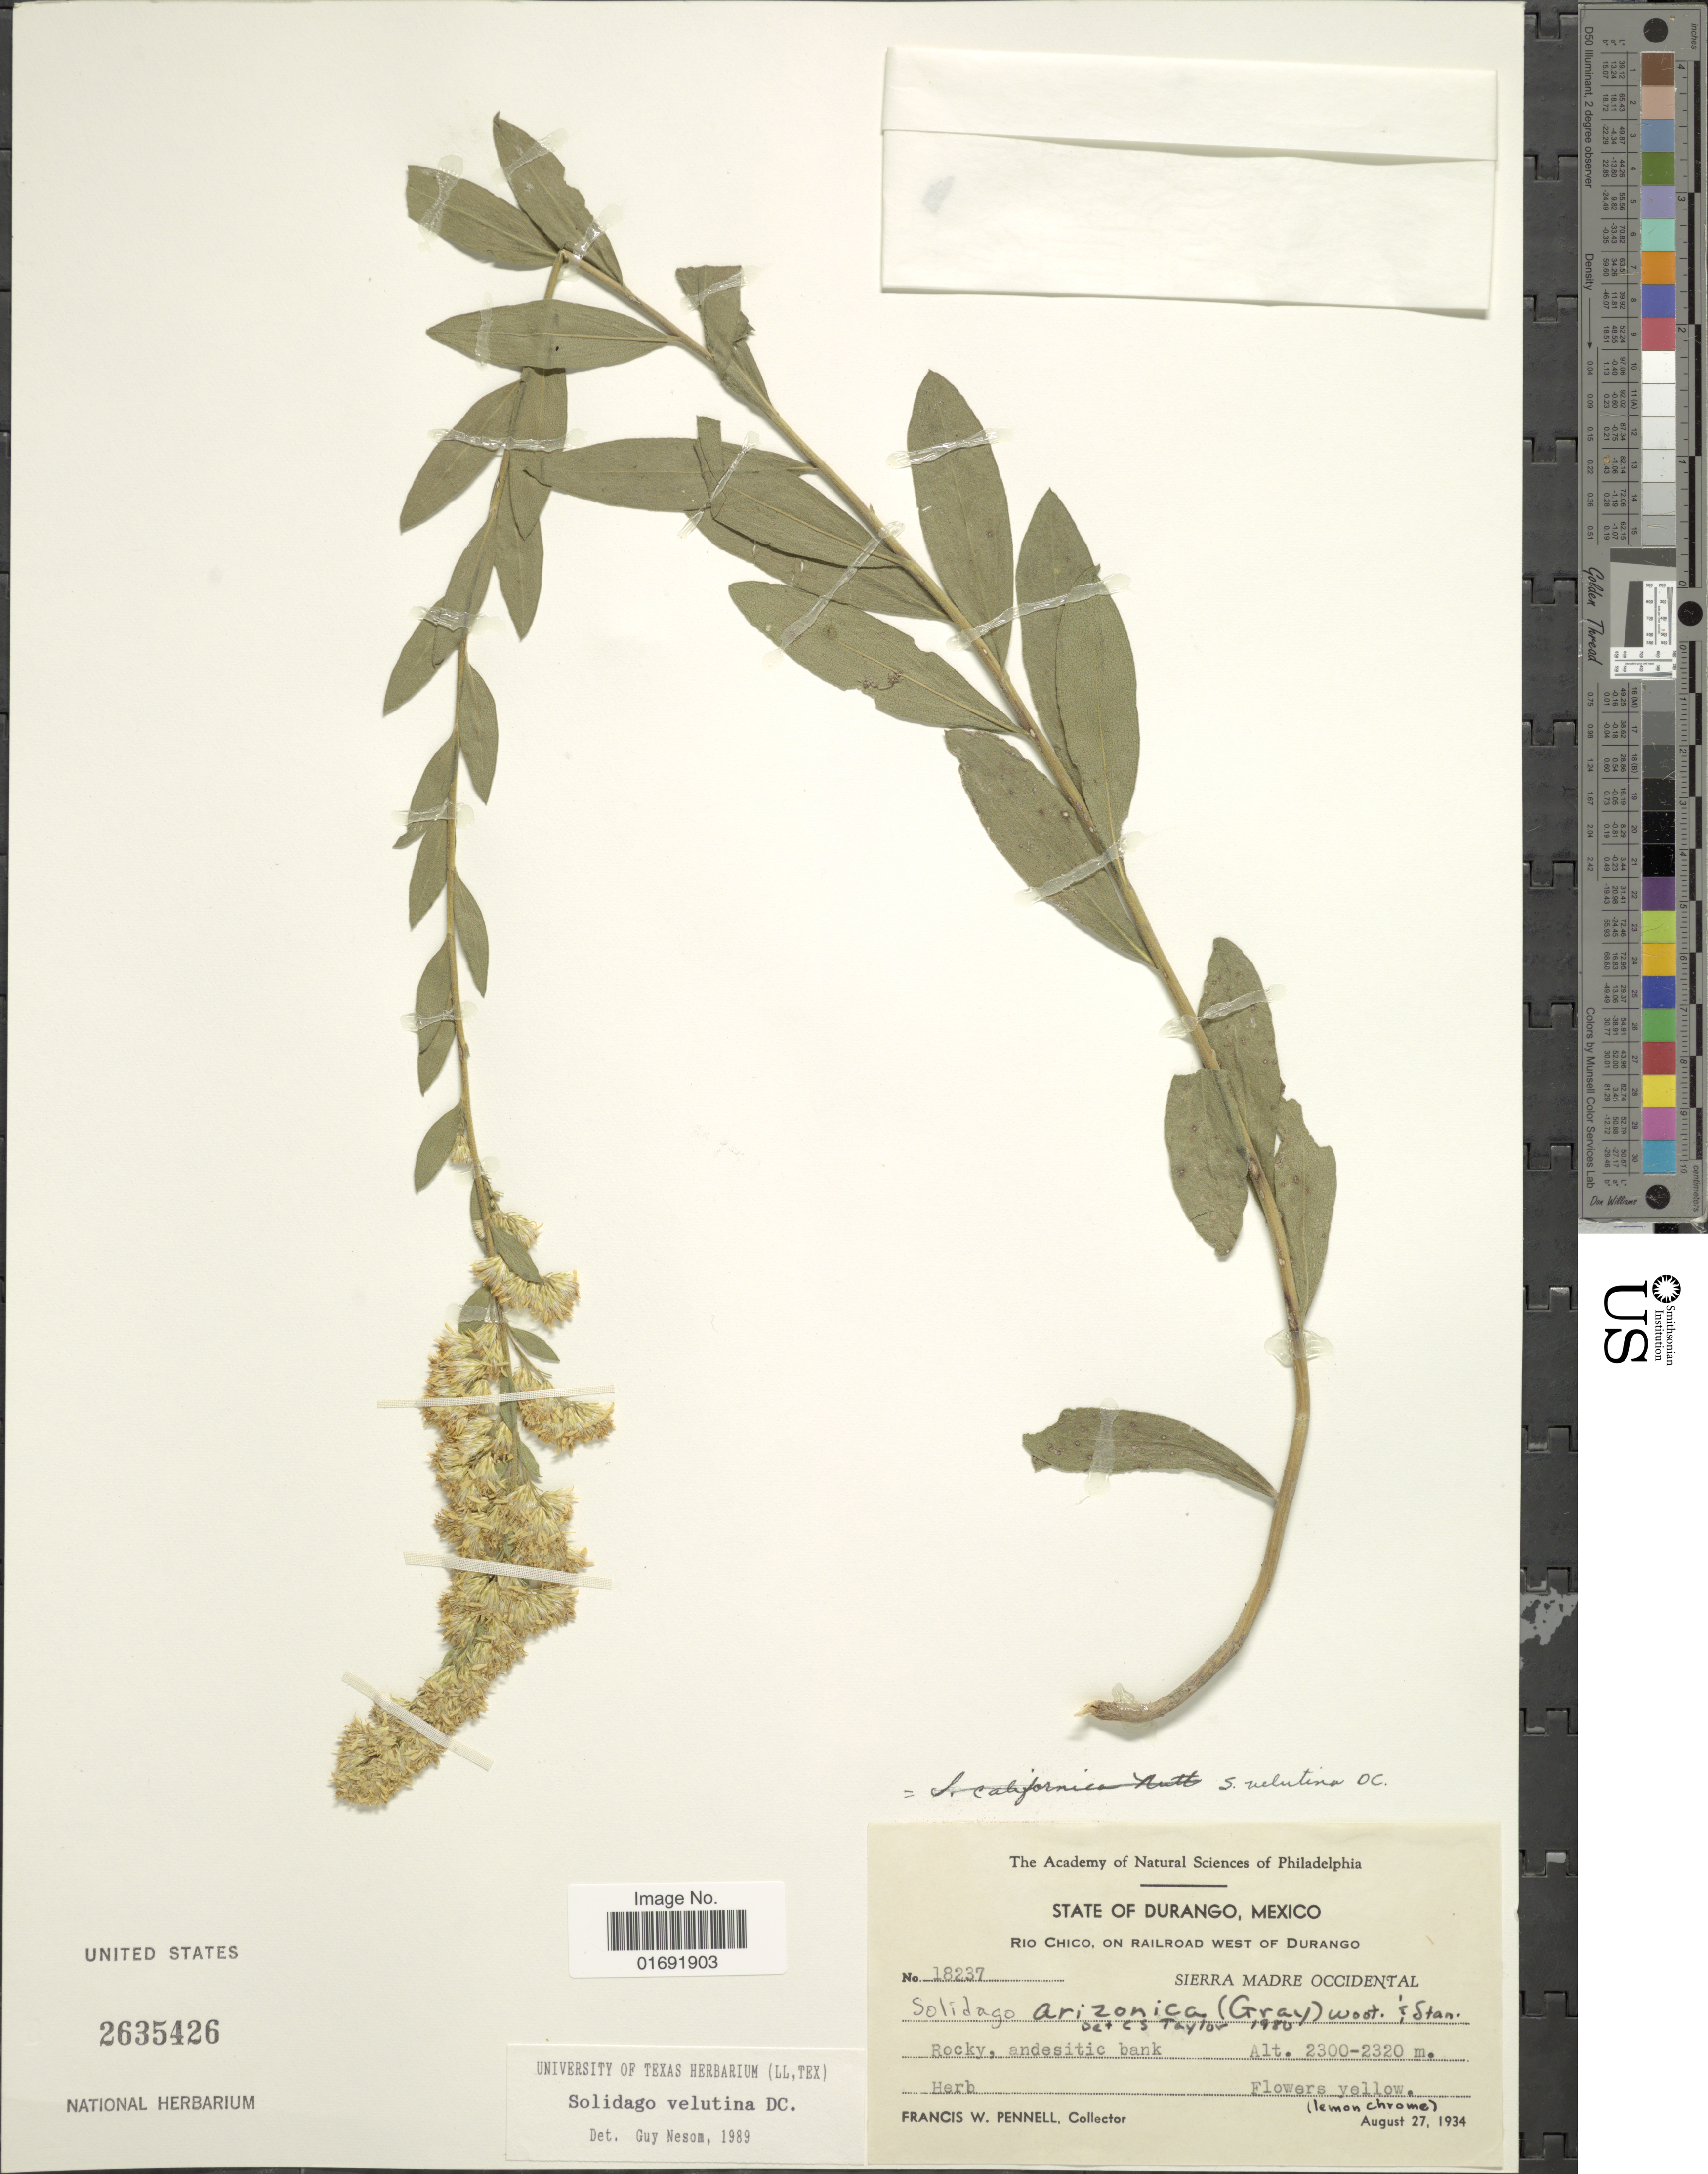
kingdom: Plantae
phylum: Tracheophyta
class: Magnoliopsida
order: Asterales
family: Asteraceae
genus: Solidago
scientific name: Solidago velutina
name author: DC.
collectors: F. W. Pennell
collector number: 18237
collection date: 1934-08-27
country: Mexico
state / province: Durango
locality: Rio Chico, on railroad west of Durango, Sierra Madre Occidental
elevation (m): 2300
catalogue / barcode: US 2635426